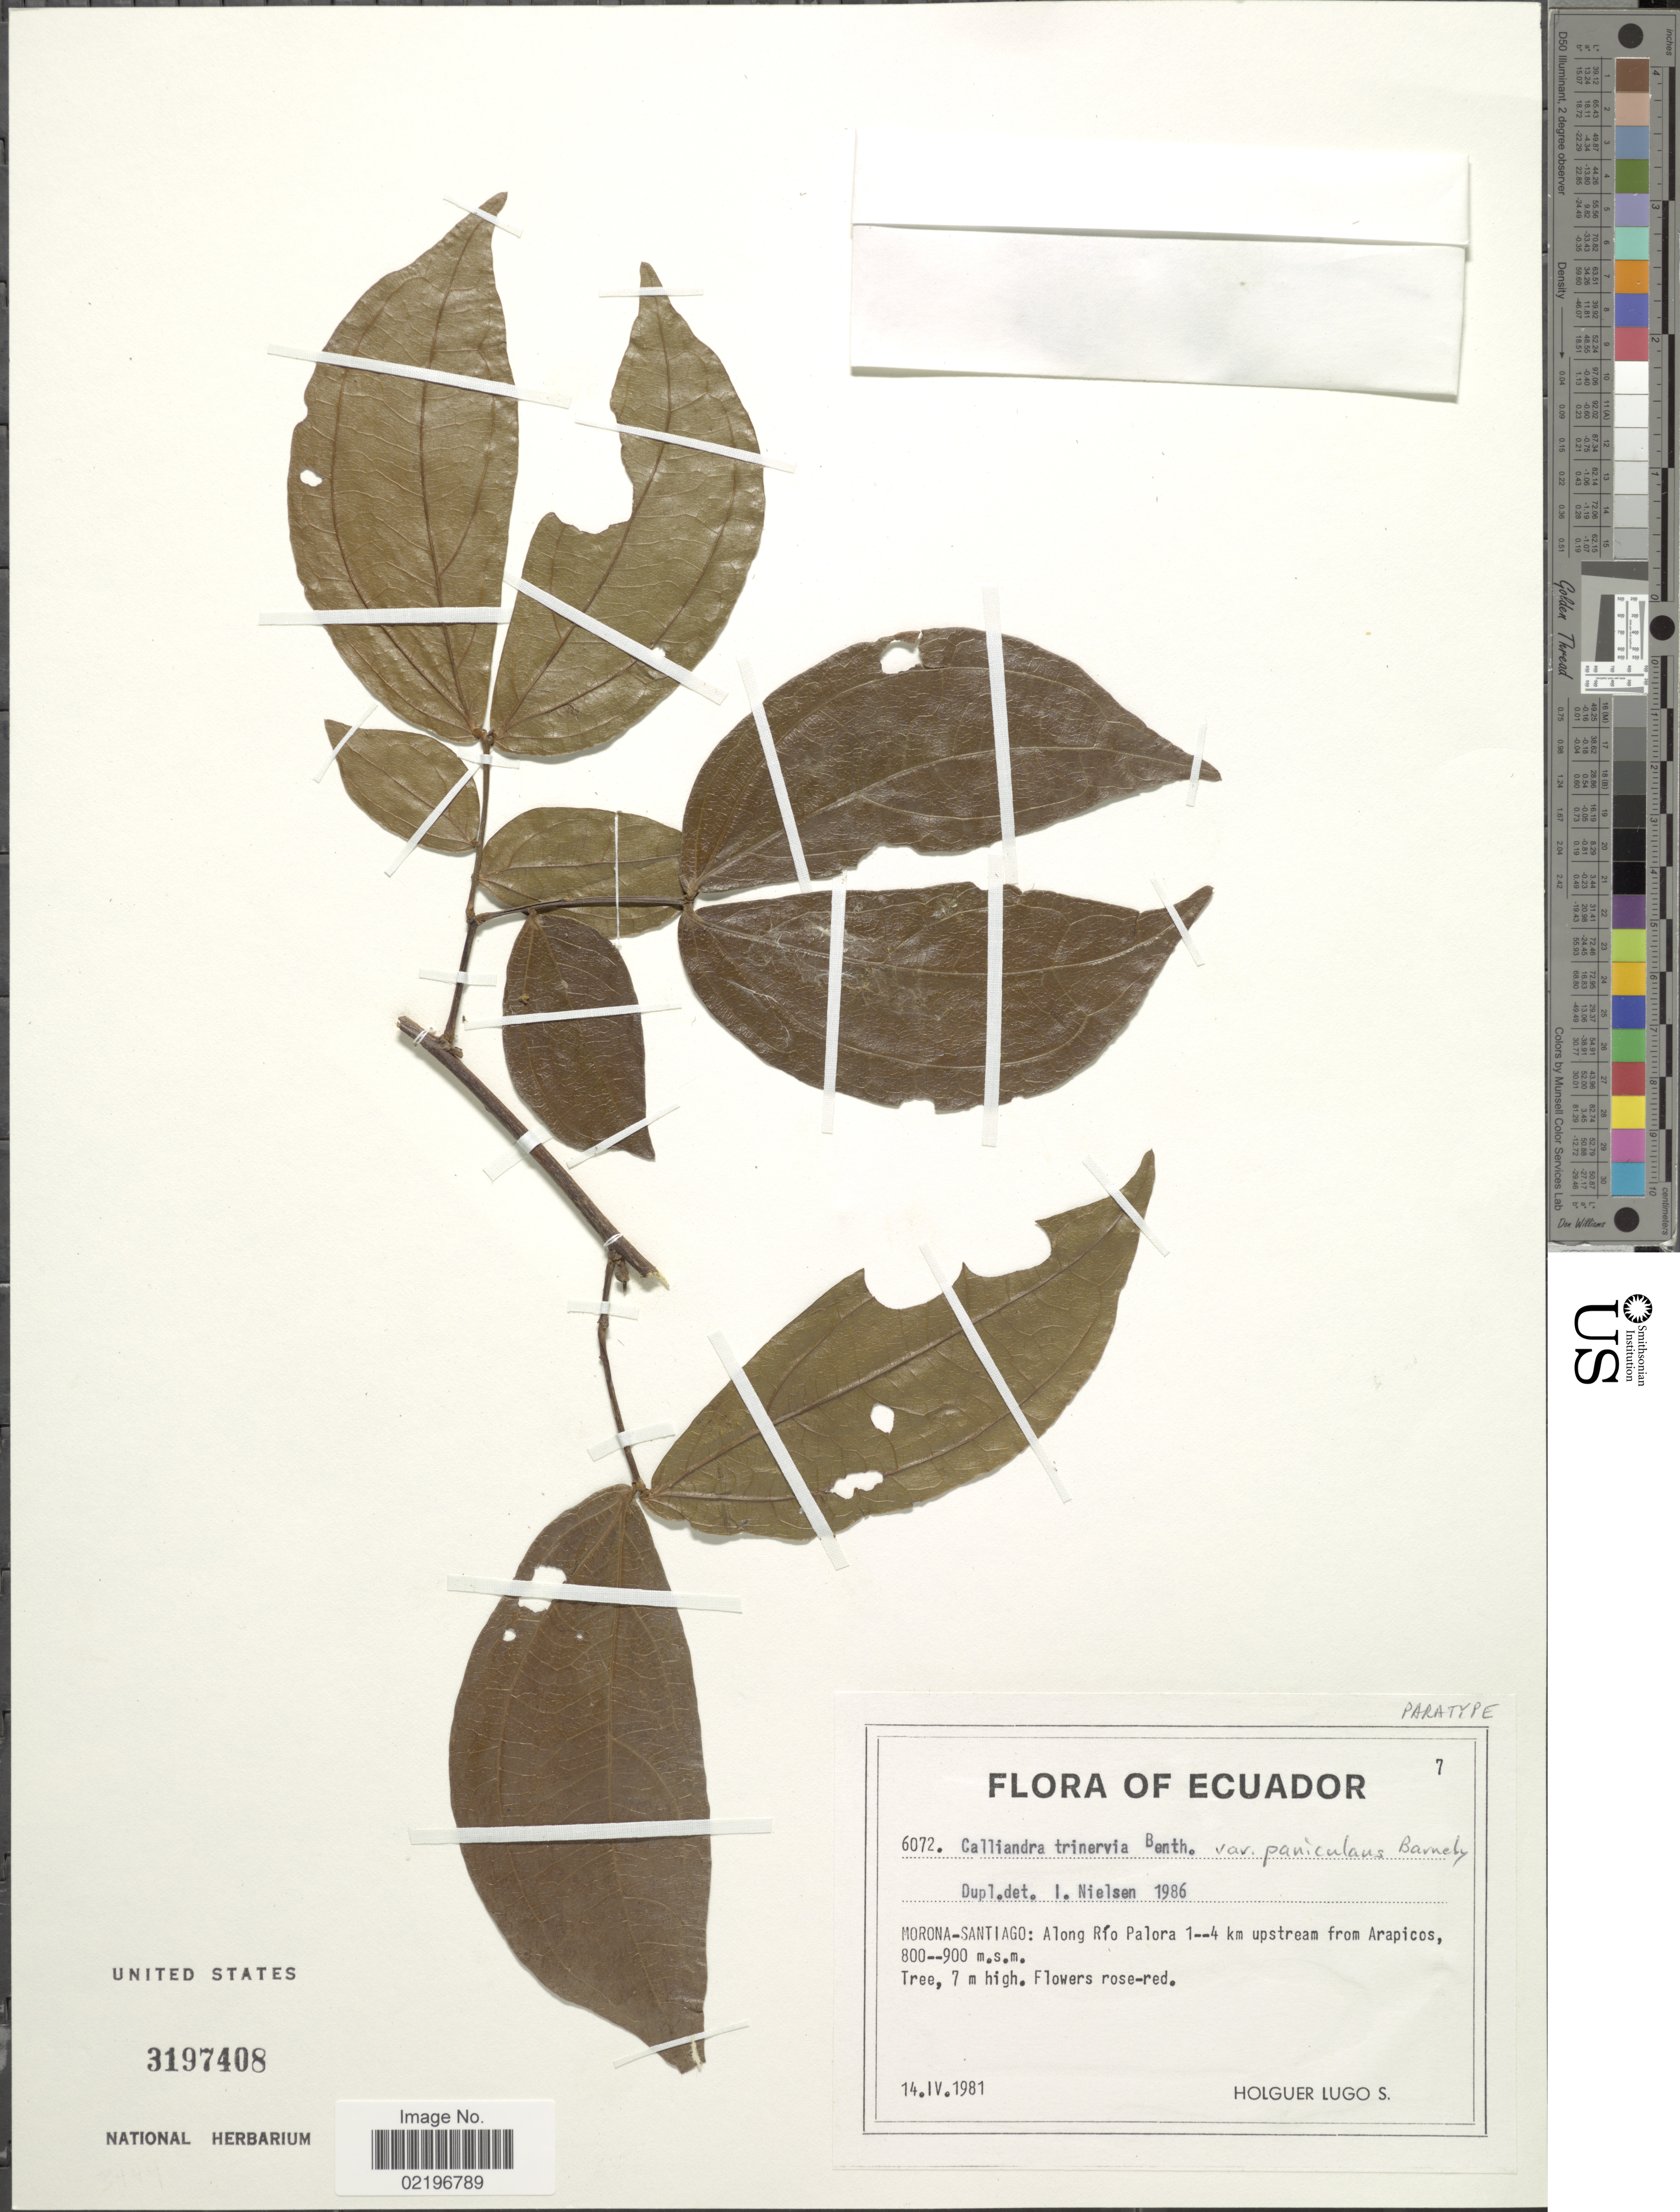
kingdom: Plantae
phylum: Tracheophyta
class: Magnoliopsida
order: Fabales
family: Fabaceae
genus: Calliandra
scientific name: Calliandra trinervia var. paniculans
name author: Barneby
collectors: H. Lugo S.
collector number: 6072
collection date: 1981-04-14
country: Ecuador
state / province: Morona-Santiago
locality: Along Rio Palora 1--4 km upstream from Arrapicos.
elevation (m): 800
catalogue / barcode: US 3197408